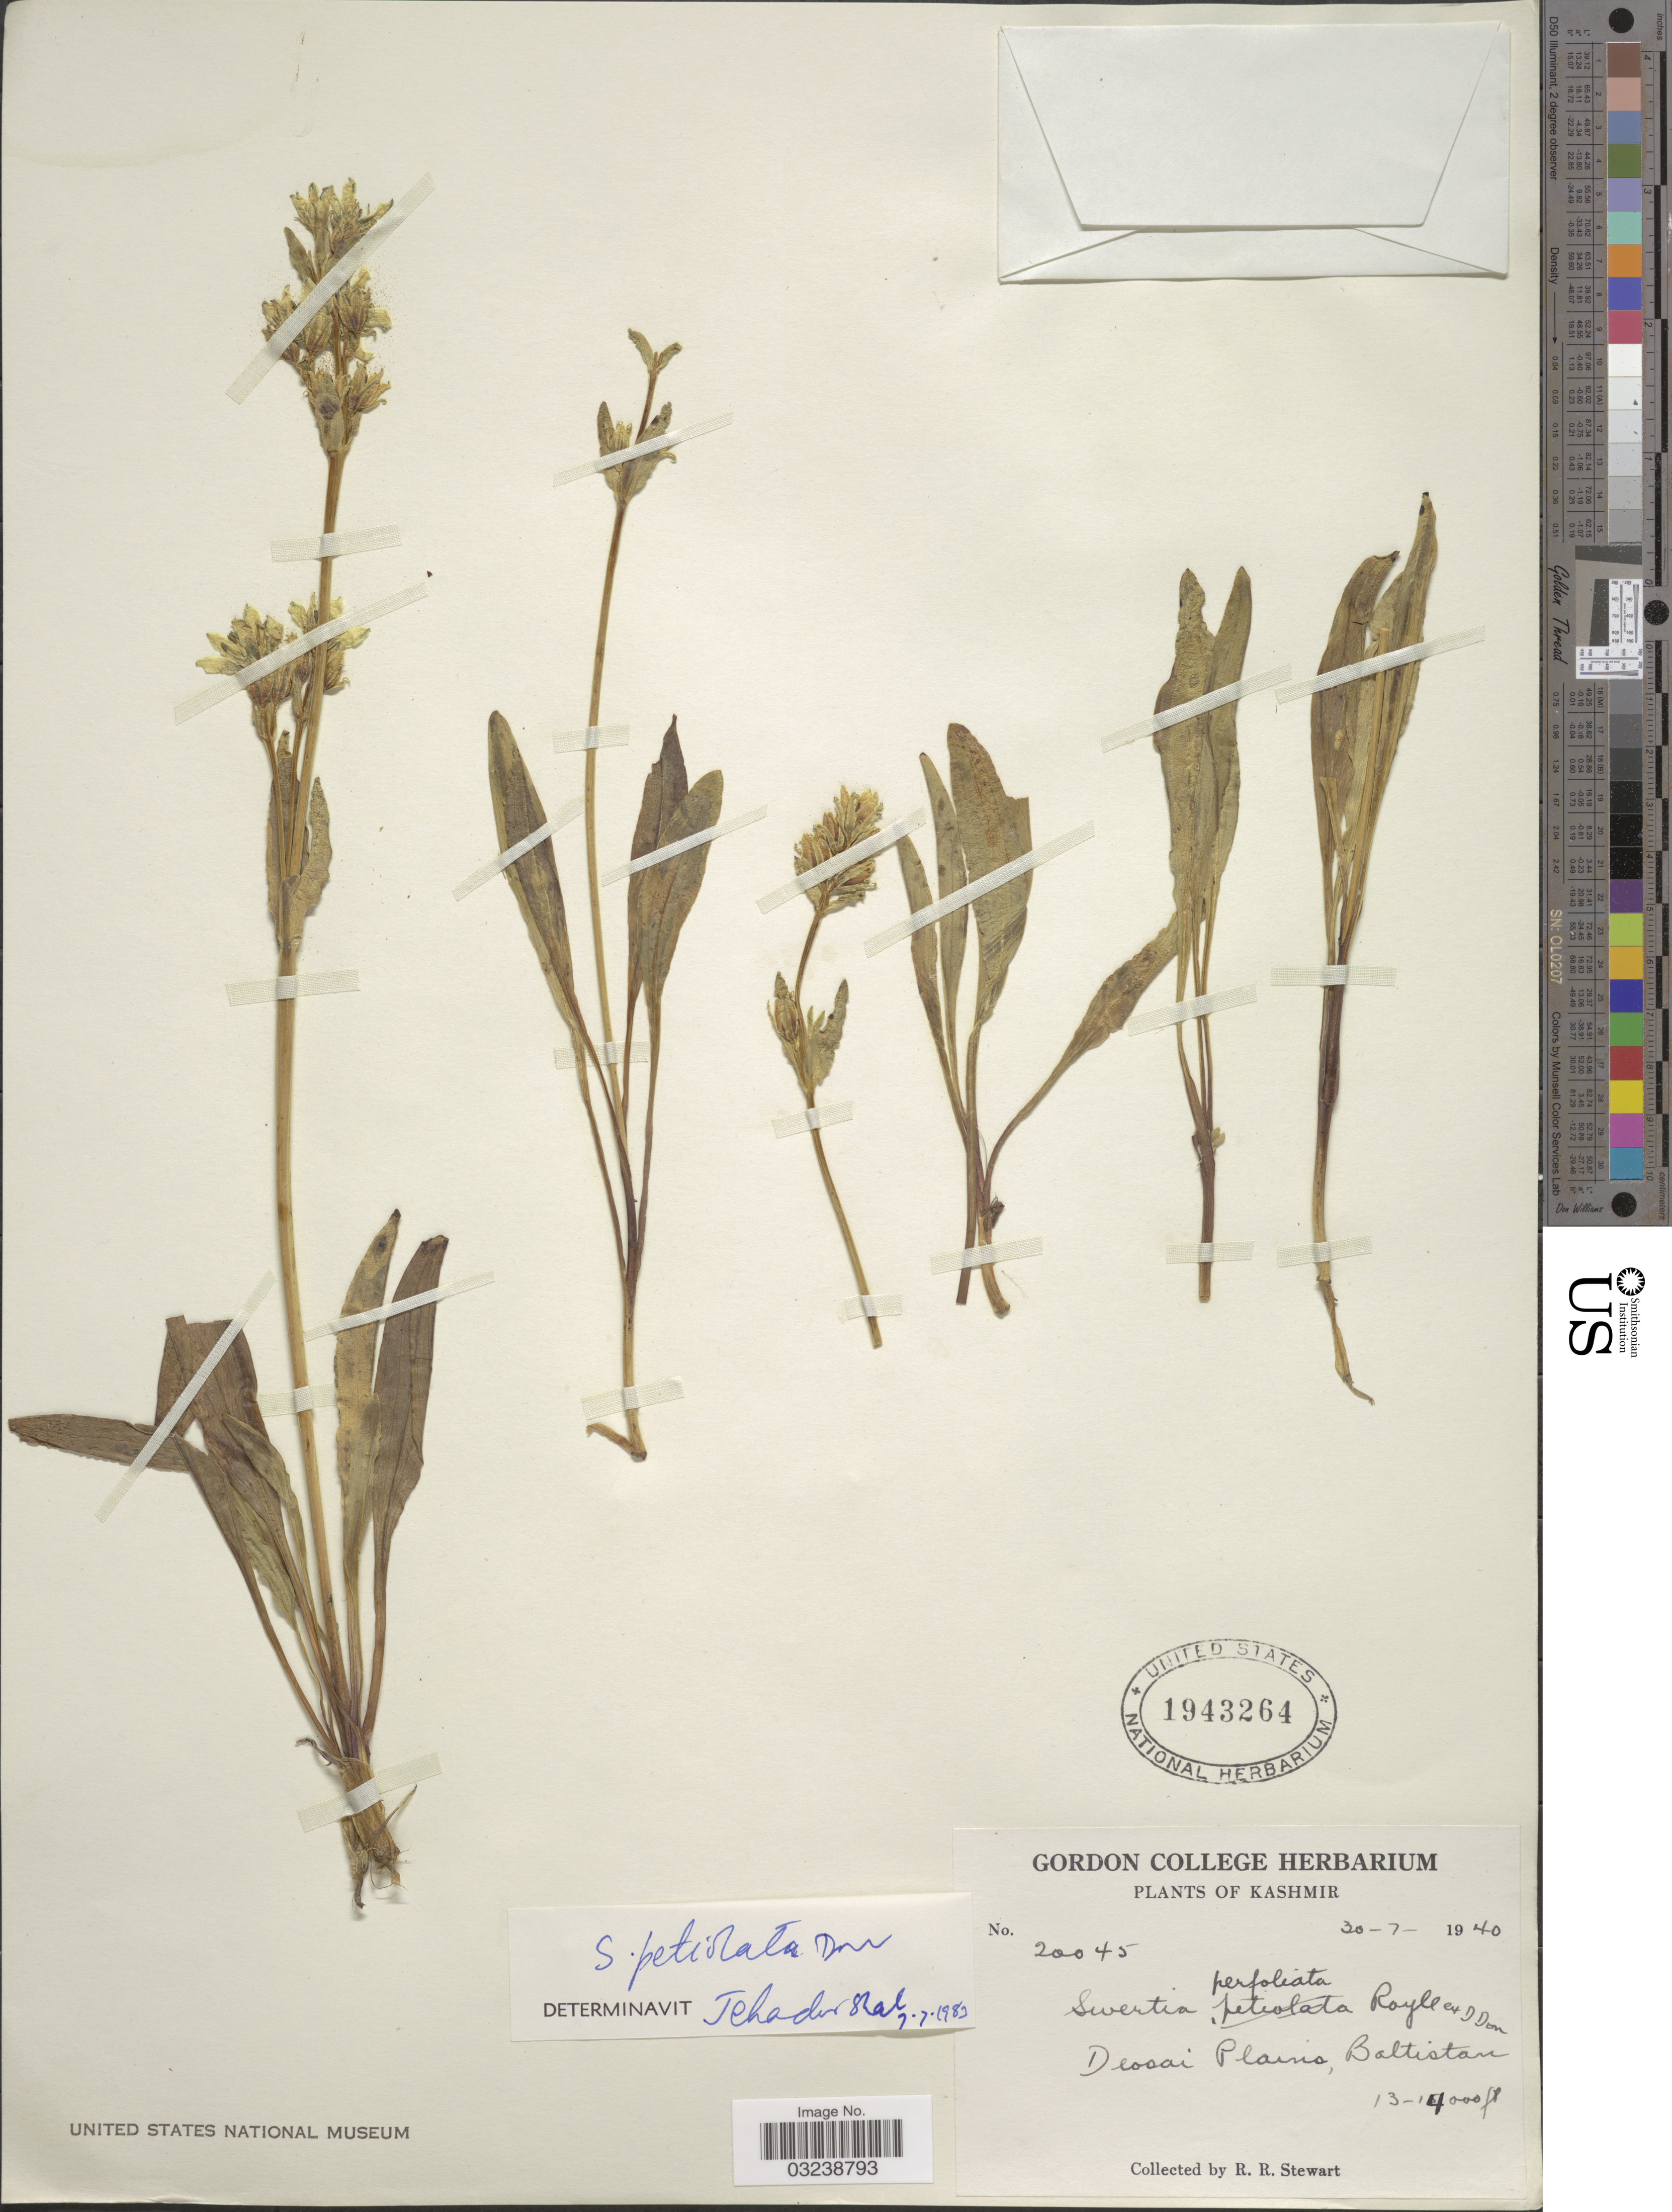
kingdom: Plantae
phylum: Tracheophyta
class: Magnoliopsida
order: Gentianales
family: Gentianaceae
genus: Swertia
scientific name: Swertia petiolata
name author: D. Don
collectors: R. Stewart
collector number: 20045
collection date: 1940-07-30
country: Pakistan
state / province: Gilgit-Baltistan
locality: Kashmir. Deosai Plains, Baltistan.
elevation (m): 3962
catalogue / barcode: US 1943264